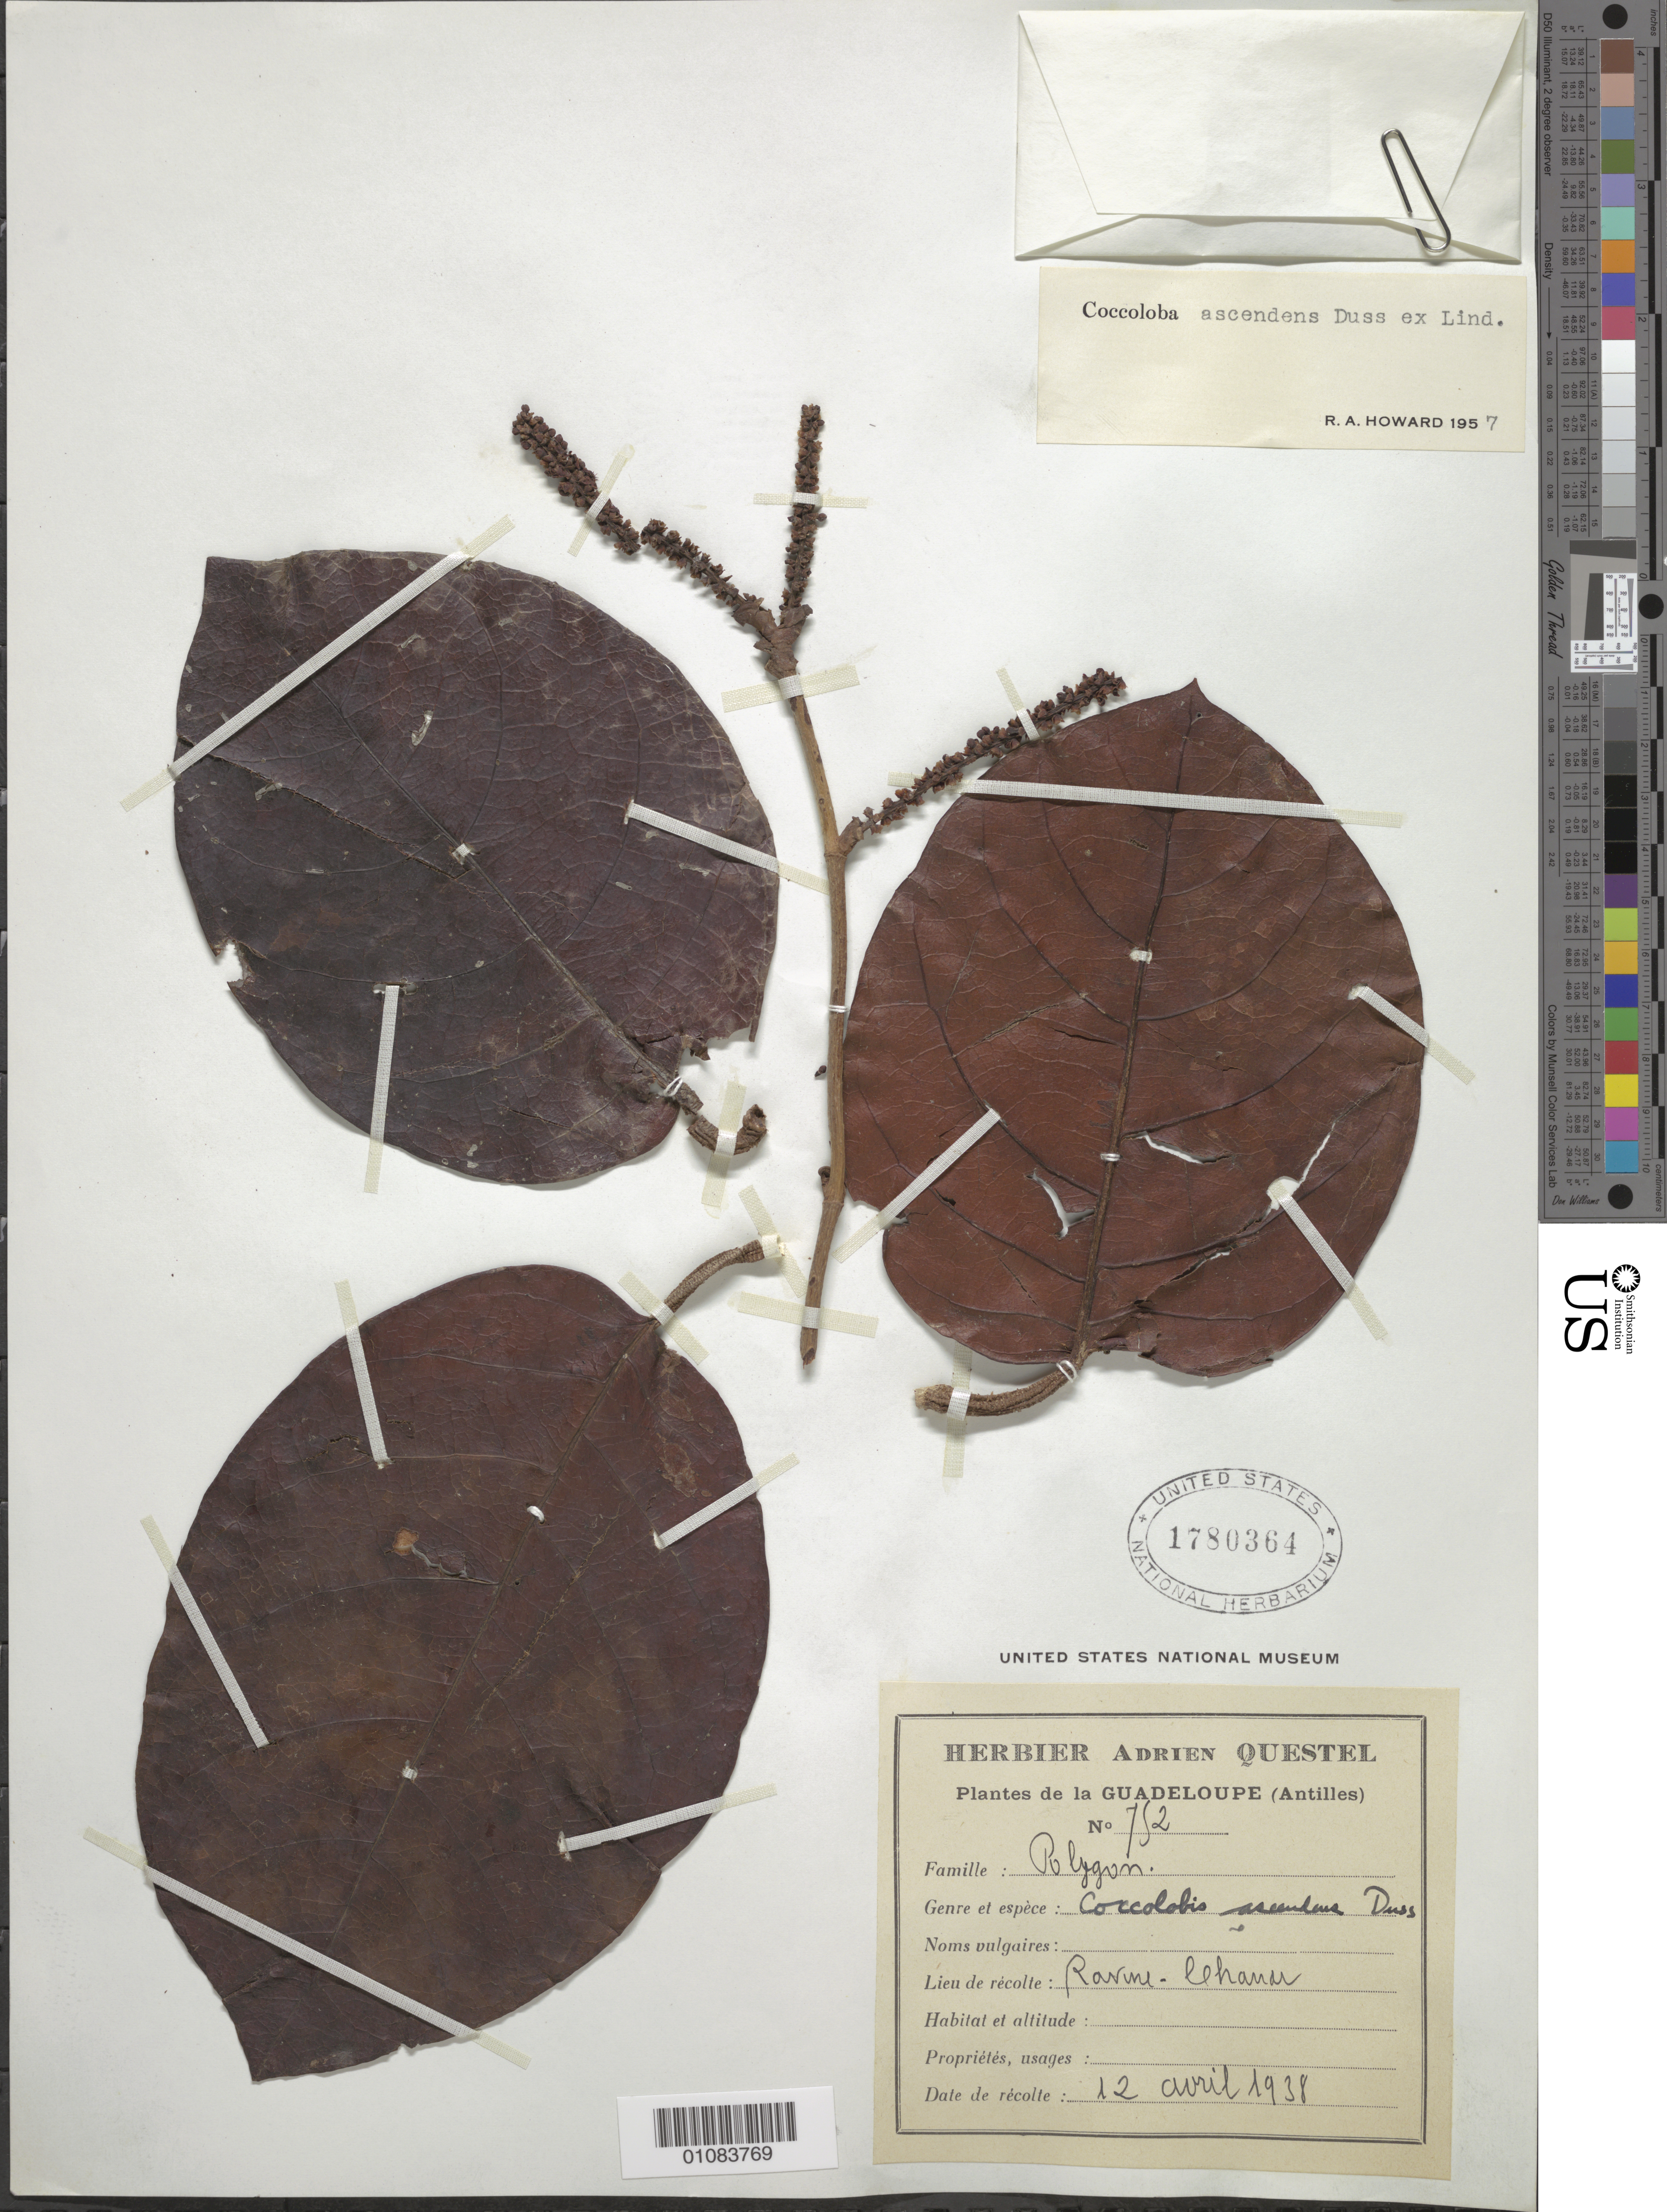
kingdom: Plantae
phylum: Tracheophyta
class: Magnoliopsida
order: Caryophyllales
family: Polygonaceae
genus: Coccoloba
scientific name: Coccoloba ascendens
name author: Duss ex Lindau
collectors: A. Questel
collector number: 752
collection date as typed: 12 Apr 1938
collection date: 1938-04-12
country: Guadeloupe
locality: Ravine-lehandi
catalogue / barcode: US 1780364